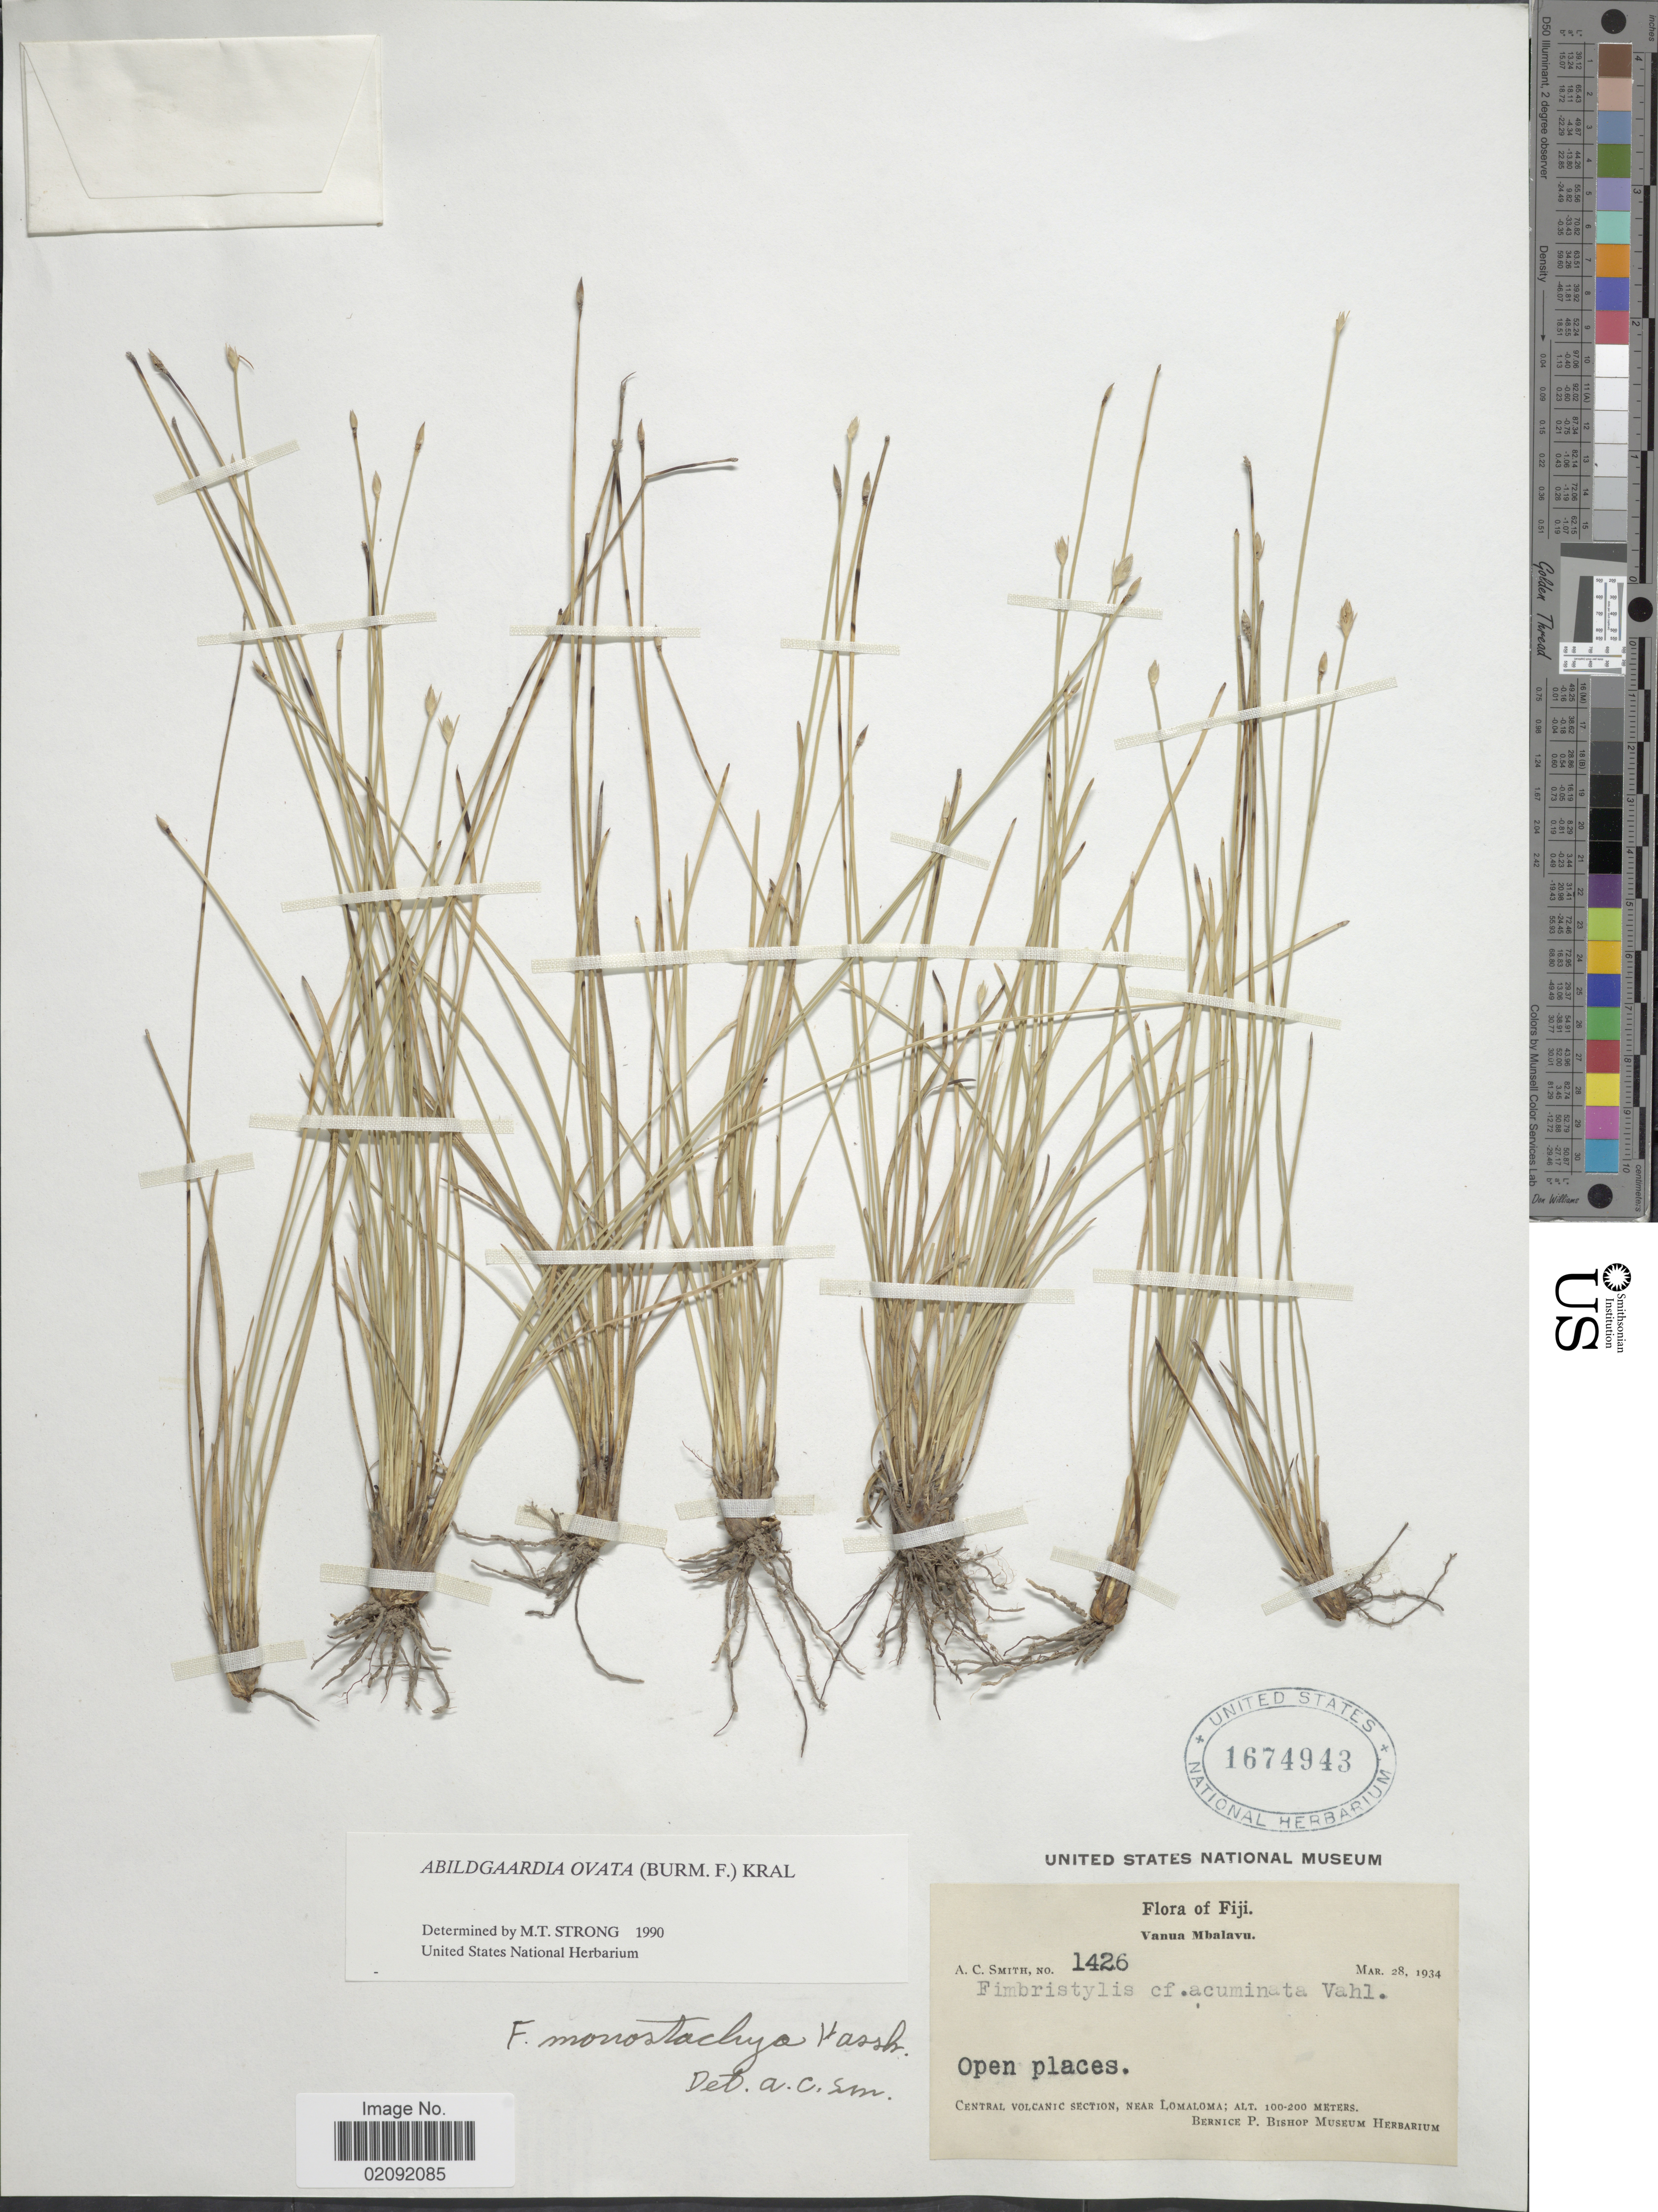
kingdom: Plantae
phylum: Tracheophyta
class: Liliopsida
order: Poales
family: Cyperaceae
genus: Abildgaardia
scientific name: Abildgaardia ovata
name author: (Burm. f.) Kral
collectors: A. C. Smith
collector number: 1426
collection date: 1934-03-28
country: Fiji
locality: Vanua Mbalavu, open places, Central Volcanic Section, near Lomaloma.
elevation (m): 100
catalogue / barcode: US 1674943